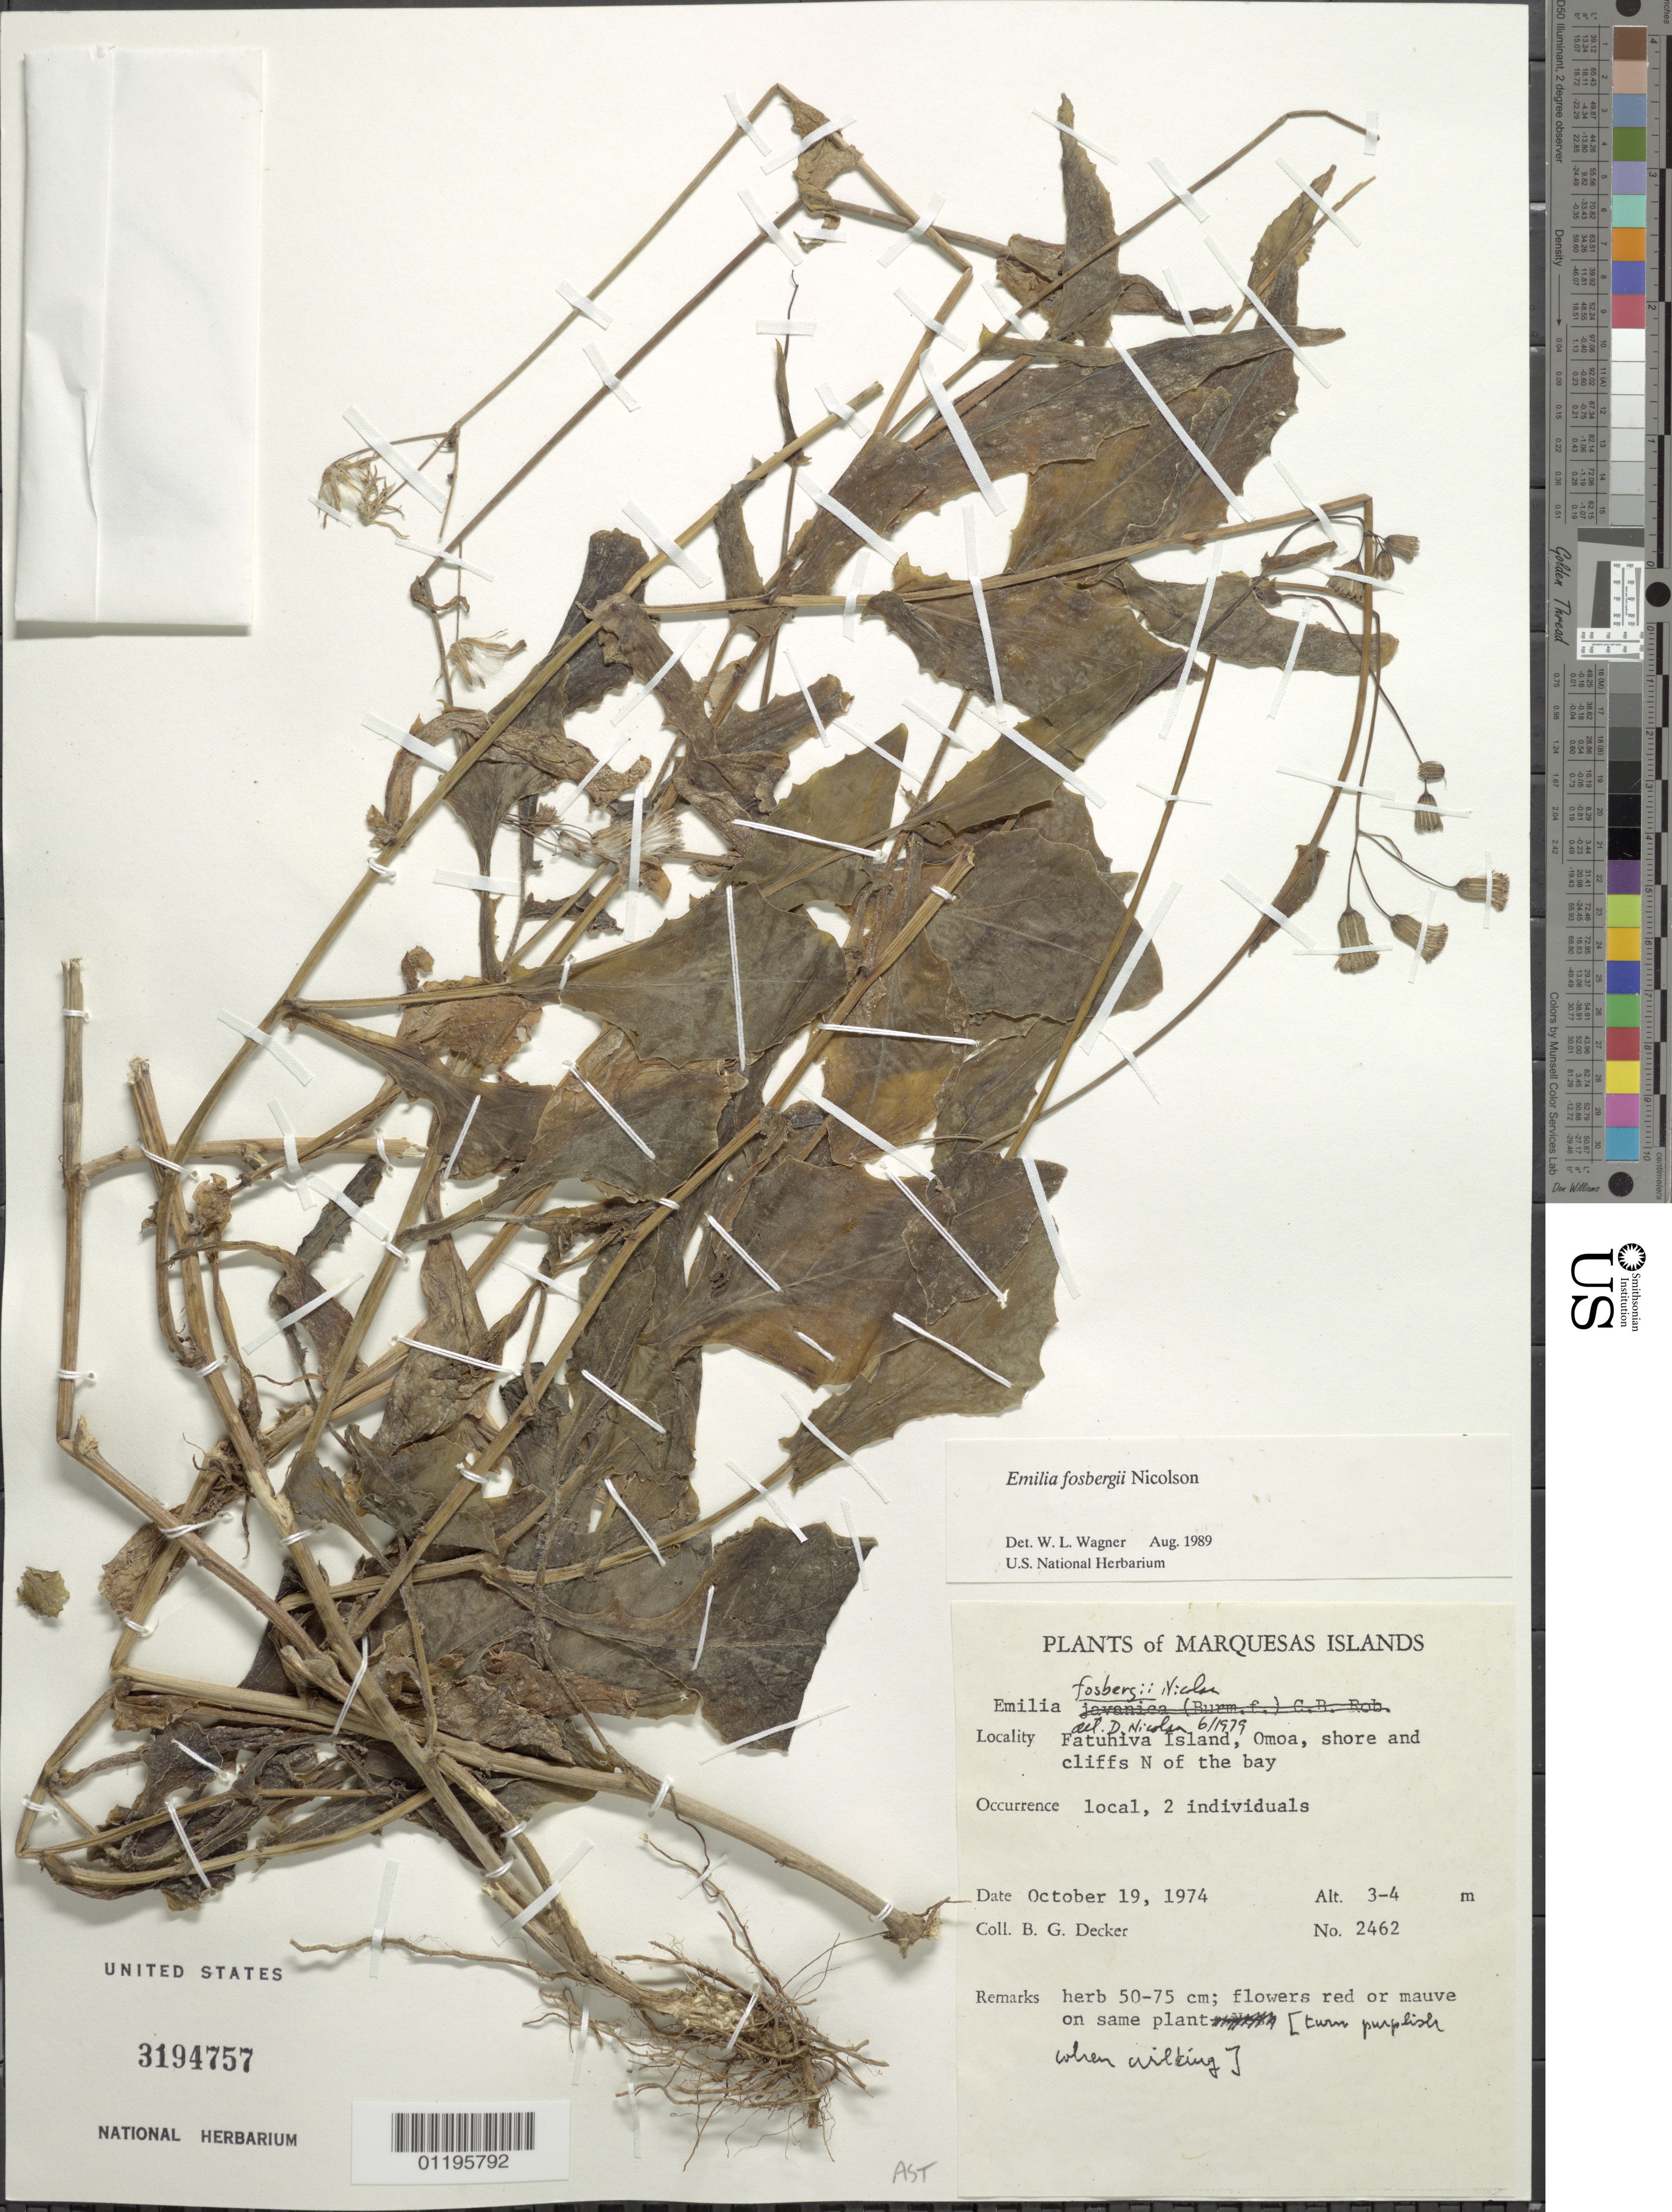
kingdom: Plantae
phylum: Tracheophyta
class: Magnoliopsida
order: Asterales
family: Asteraceae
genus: Emilia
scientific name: Emilia fosbergii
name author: Nicolson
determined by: Wagner, W. L., (BOT), Smithsonian Institution - National Museum of Natural History (UNITED STATES)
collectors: B. G. Decker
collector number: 2462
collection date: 1974-10-19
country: French Polynesia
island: Fatu Hiva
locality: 'Omo'a, shore and cliffs N of bay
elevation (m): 3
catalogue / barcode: US 3194757